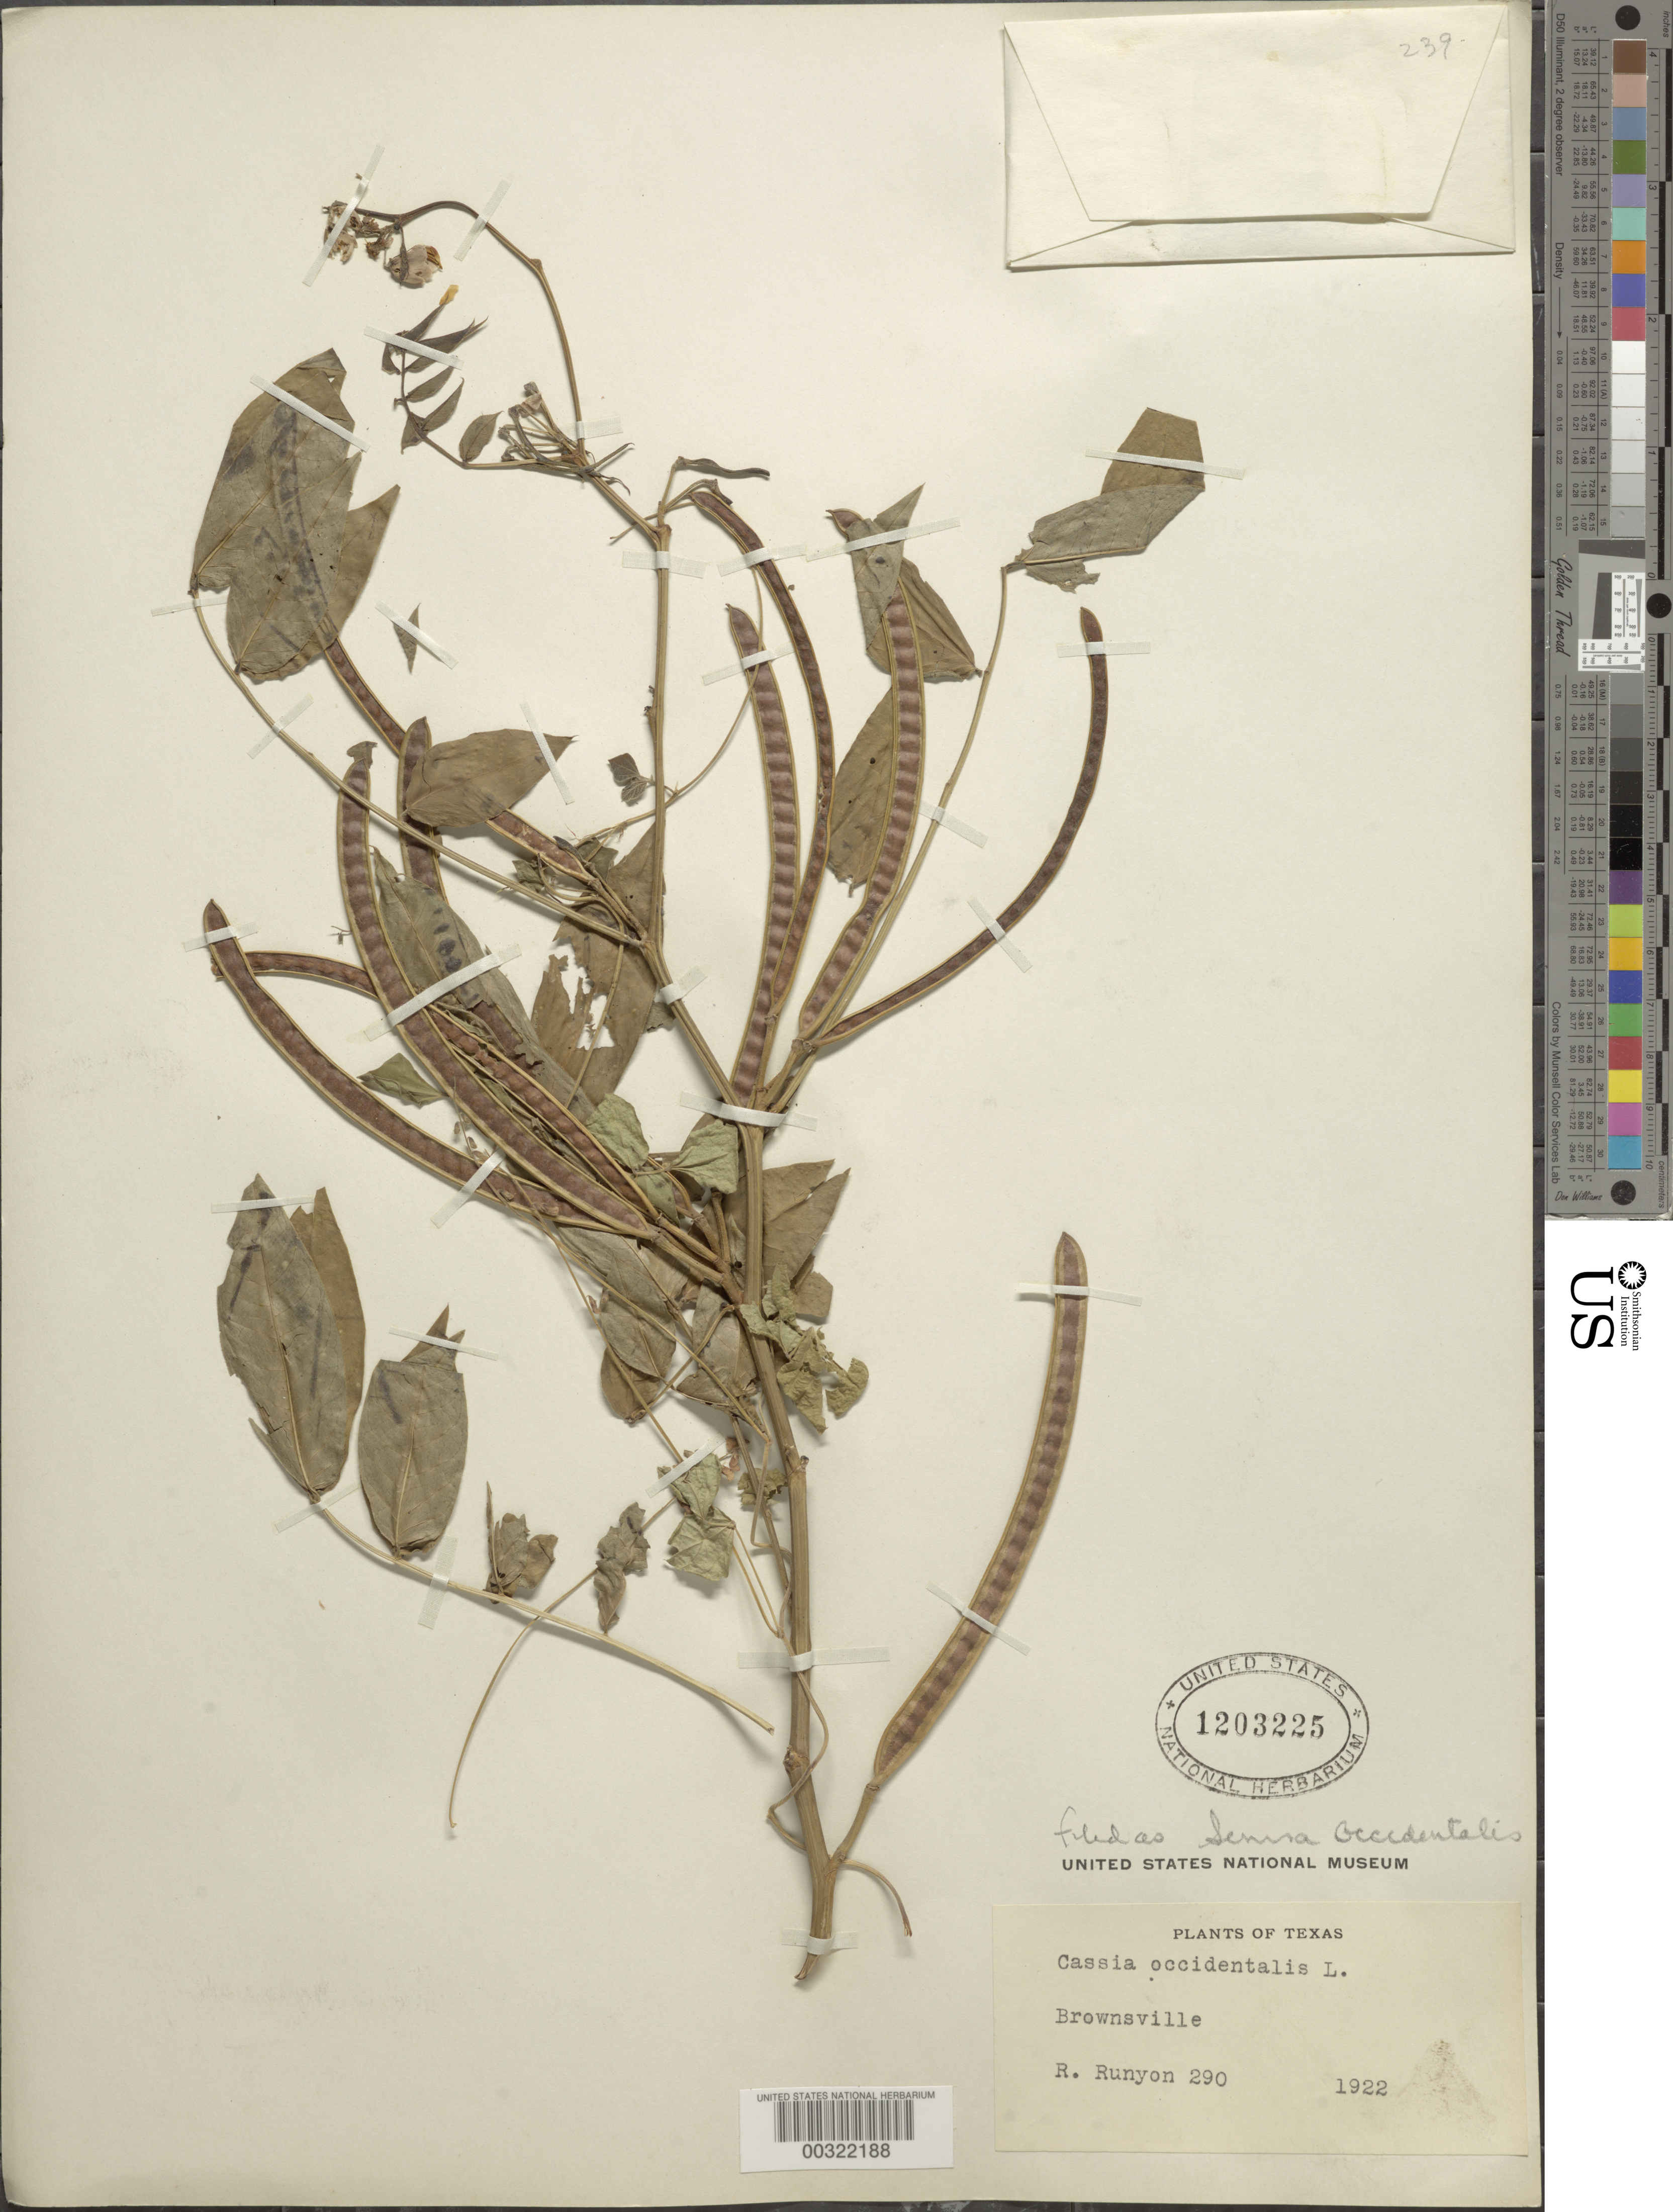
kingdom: Plantae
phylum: Tracheophyta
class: Magnoliopsida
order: Fabales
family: Fabaceae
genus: Senna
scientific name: Senna occidentalis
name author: (L.) Link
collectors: R. Runyon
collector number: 290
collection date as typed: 1922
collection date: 1922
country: United States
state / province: Texas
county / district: Cameron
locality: Brownsville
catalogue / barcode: US 1203225